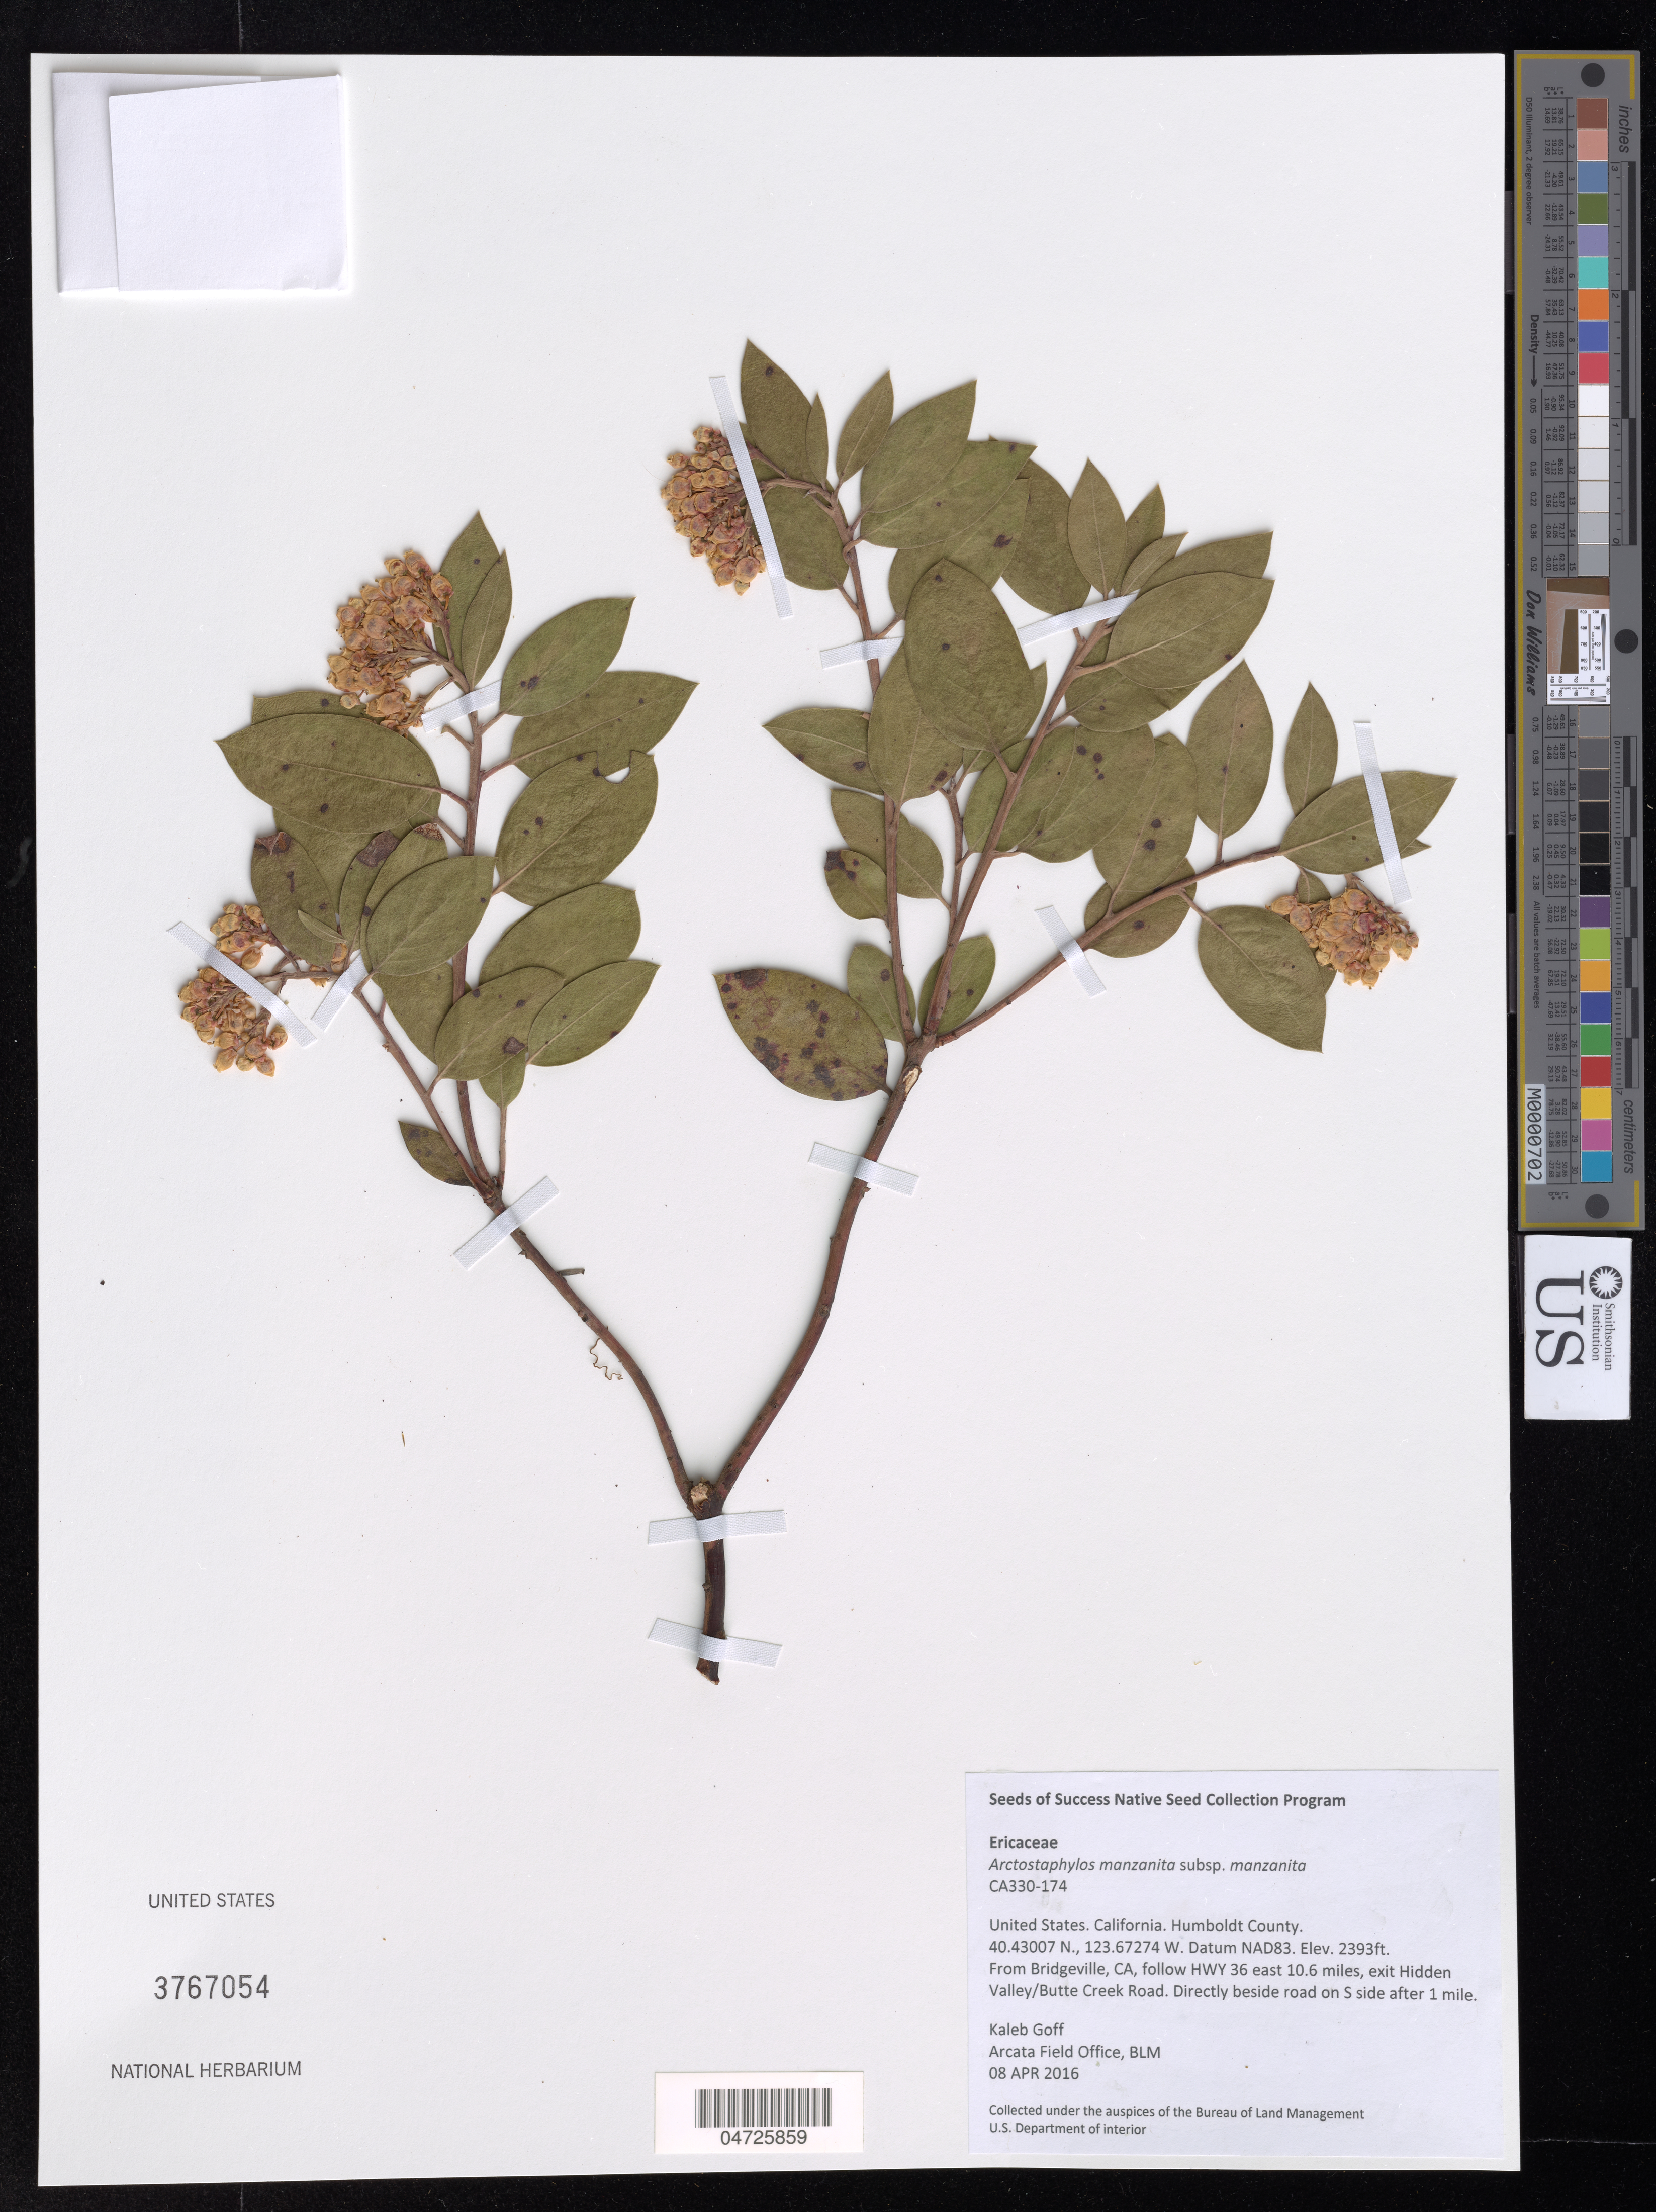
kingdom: Plantae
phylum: Tracheophyta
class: Magnoliopsida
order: Ericales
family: Ericaceae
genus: Arctostaphylos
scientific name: Arctostaphylos manzanita subsp. manzanita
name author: Parry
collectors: K. Goff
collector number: CA330-174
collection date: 2016-04-08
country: United States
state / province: California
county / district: Humboldt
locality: Humboldt County. Datum NAD83. From Bridgeville, CA, follow HWY 36 east 10.6 miles, exit Hidden Valley/Butte Creek Road. Directly beside road on S side after 1 mile.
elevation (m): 729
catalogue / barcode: US 3767054